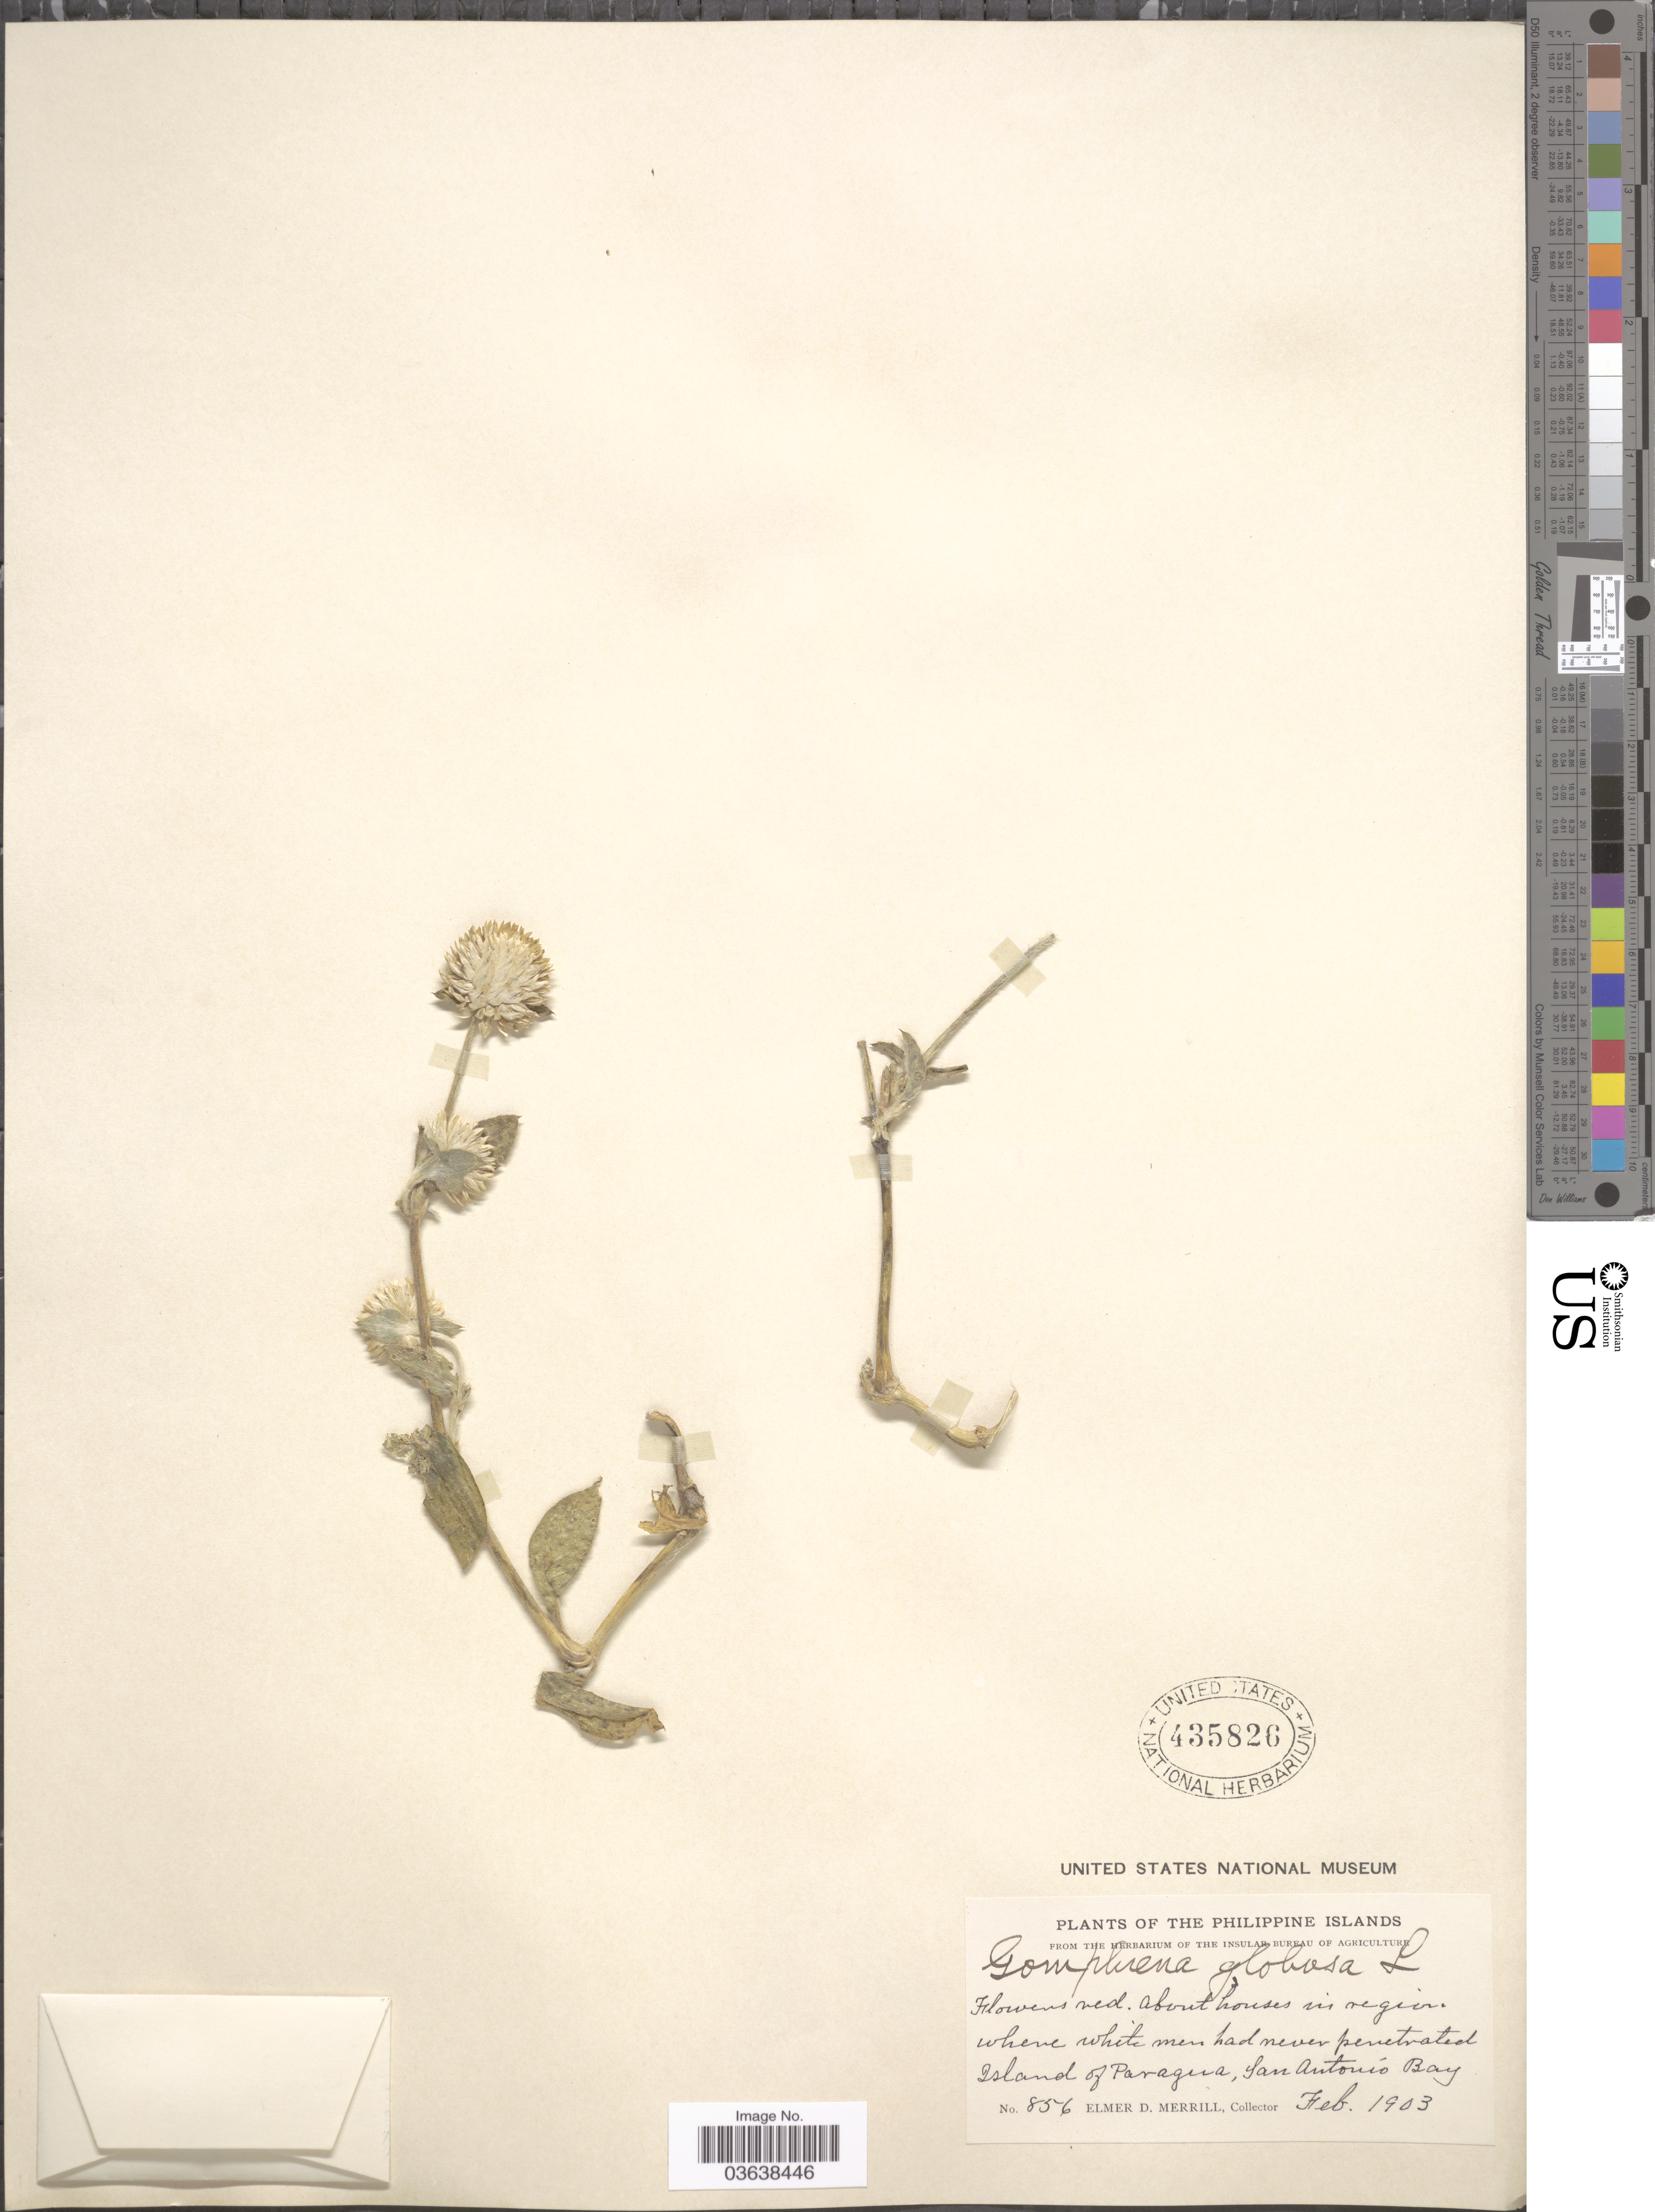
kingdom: Plantae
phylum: Tracheophyta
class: Magnoliopsida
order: Caryophyllales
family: Amaranthaceae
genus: Gomphrena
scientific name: Gomphrena globosa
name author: L.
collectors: E. D. Merrill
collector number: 856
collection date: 1903-02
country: Philippines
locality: Island of Paragua, San Antonio Bay.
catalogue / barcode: US 435826